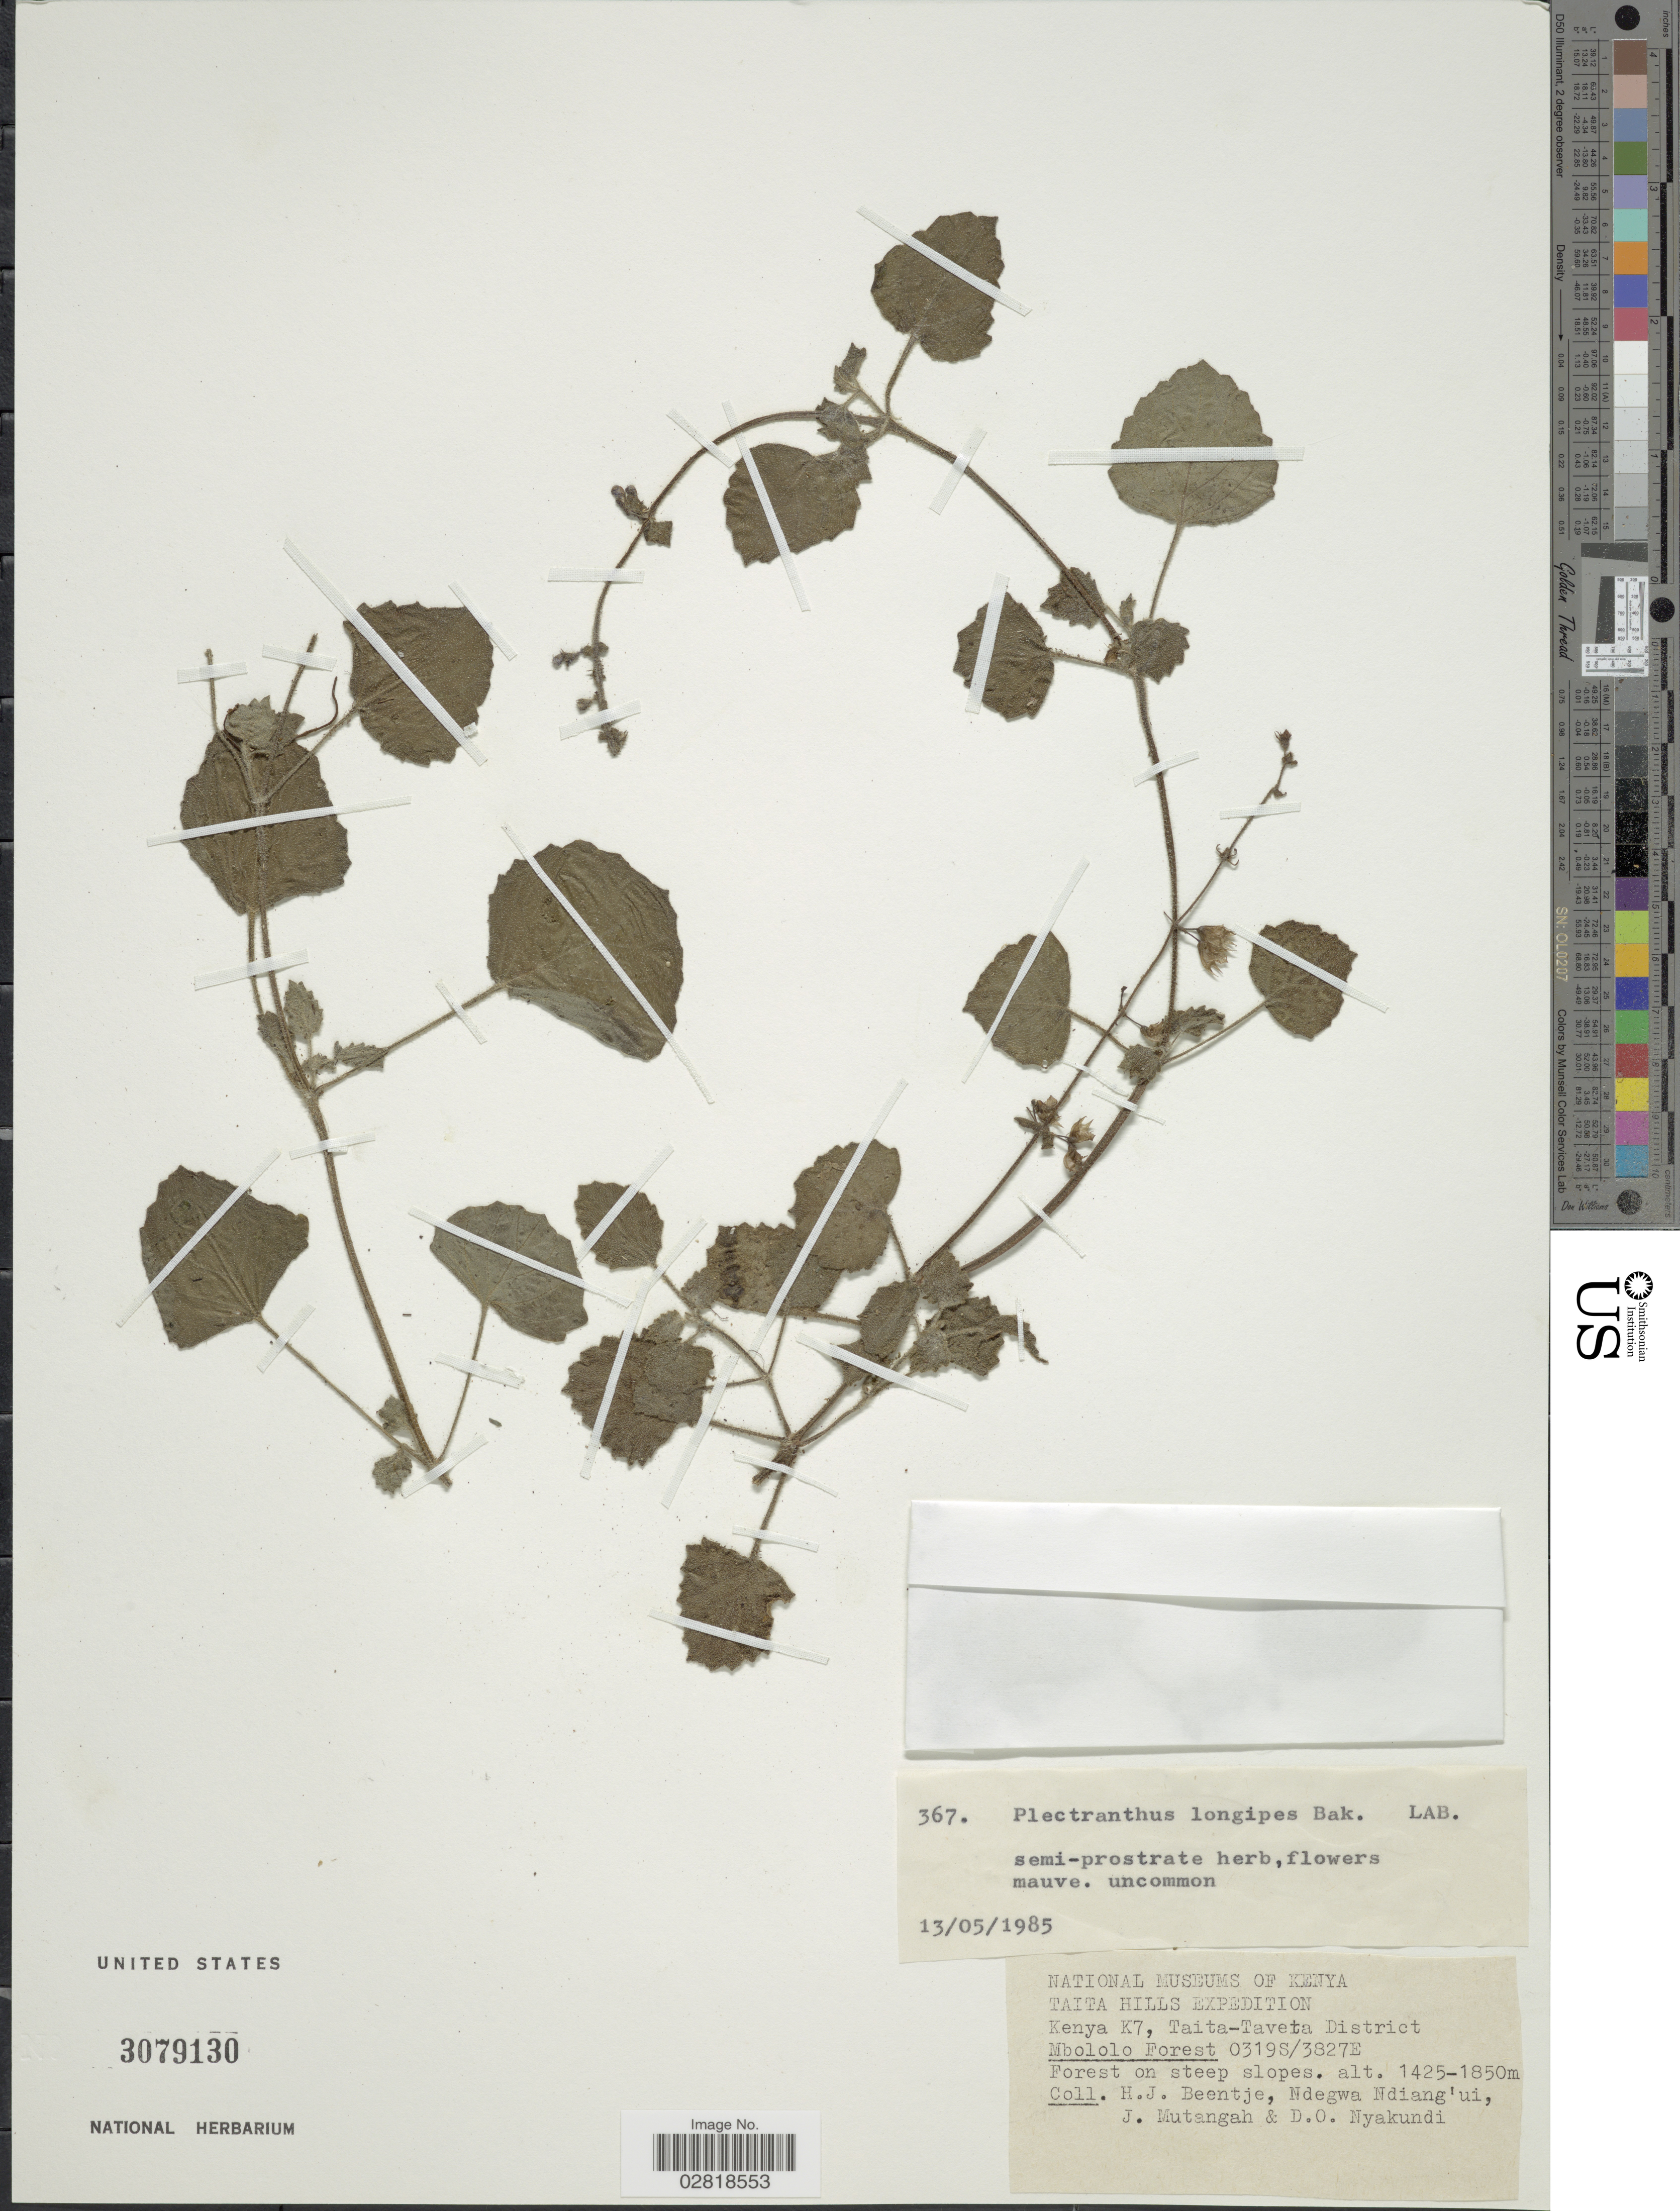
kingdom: Plantae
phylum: Tracheophyta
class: Magnoliopsida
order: Lamiales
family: Lamiaceae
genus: Plectranthus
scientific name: Plectranthus longipes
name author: Baker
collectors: H. J. Beentje, Ndegwa Ndiang'ui, J. Mutangah & D. Nyakundi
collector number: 367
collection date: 1985-05-13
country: Kenya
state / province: Taita Taveta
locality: Taita Hills. K7, Taita-Taveta District. Mbololo Forest.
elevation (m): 1425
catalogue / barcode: US 3079130